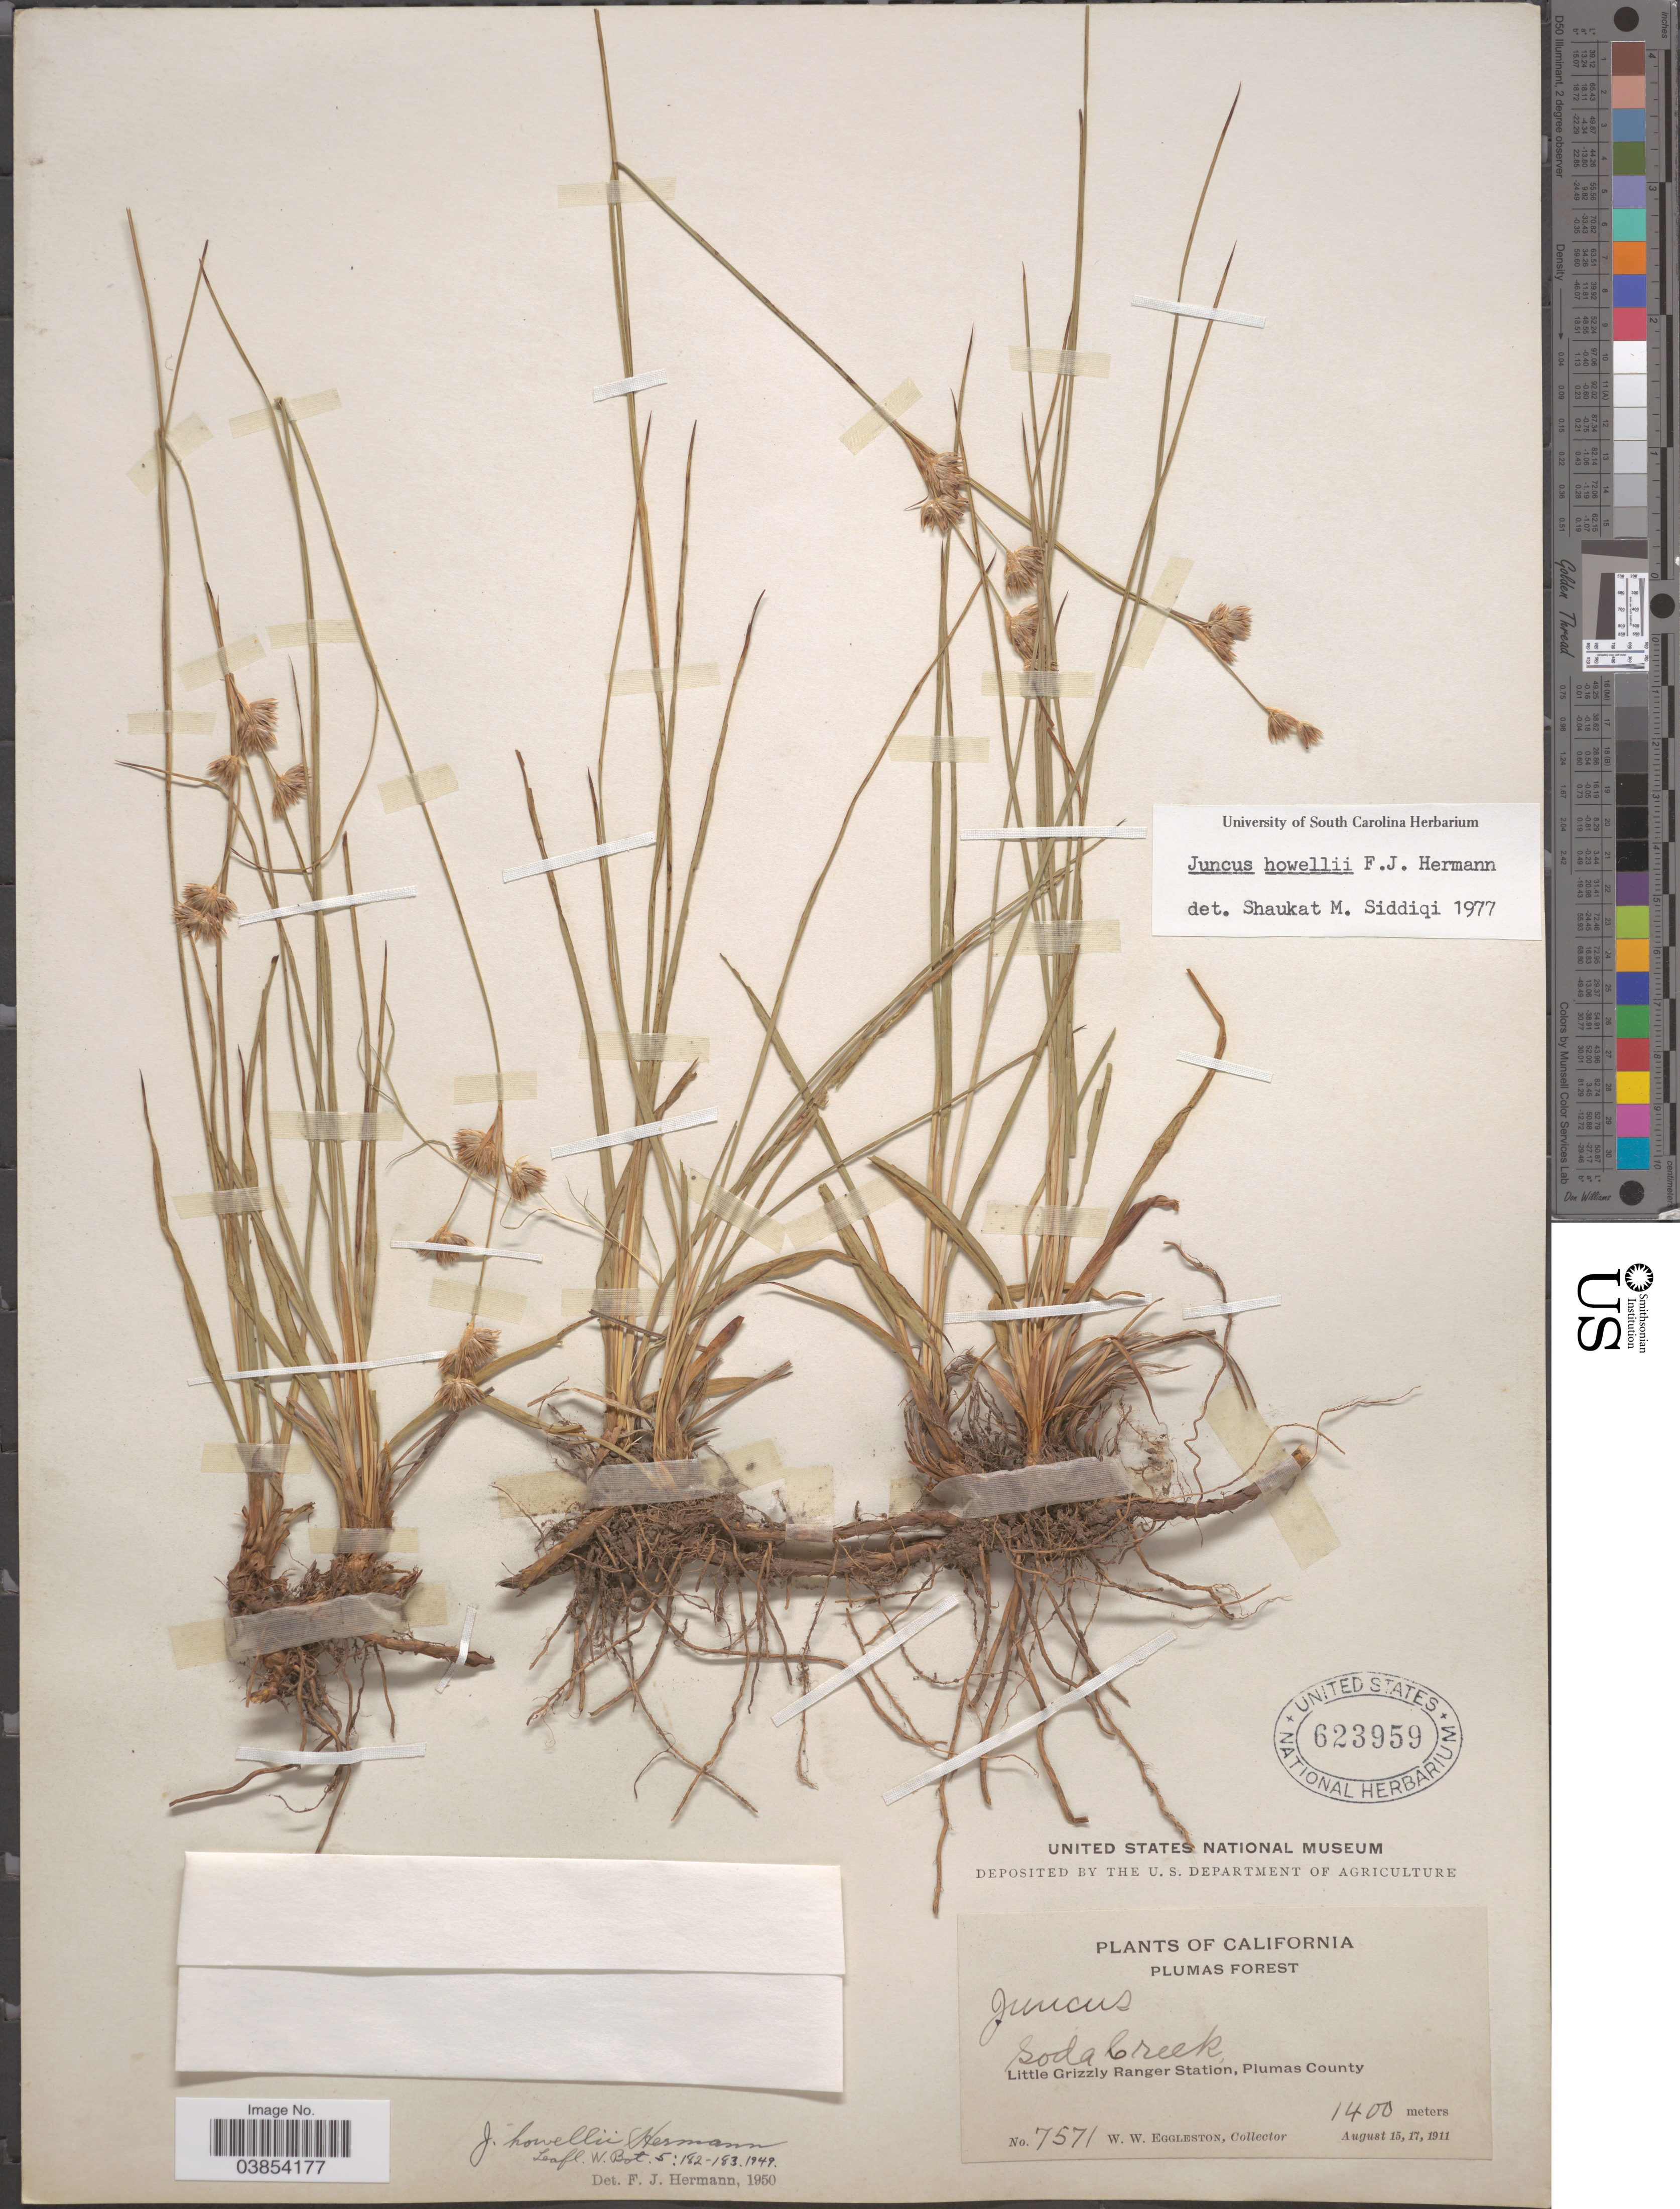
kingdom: Plantae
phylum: Tracheophyta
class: Liliopsida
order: Poales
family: Juncaceae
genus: Juncus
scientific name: Juncus howellii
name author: F.J. Herm.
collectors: W. W. Eggleston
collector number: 7571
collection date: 1911-08-15/1911-08-17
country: United States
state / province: California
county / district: Plumas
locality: Plumas Forest. Soda Creek. Little Grizzly Ranger Station, Plumas County.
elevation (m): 1400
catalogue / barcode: US 623959